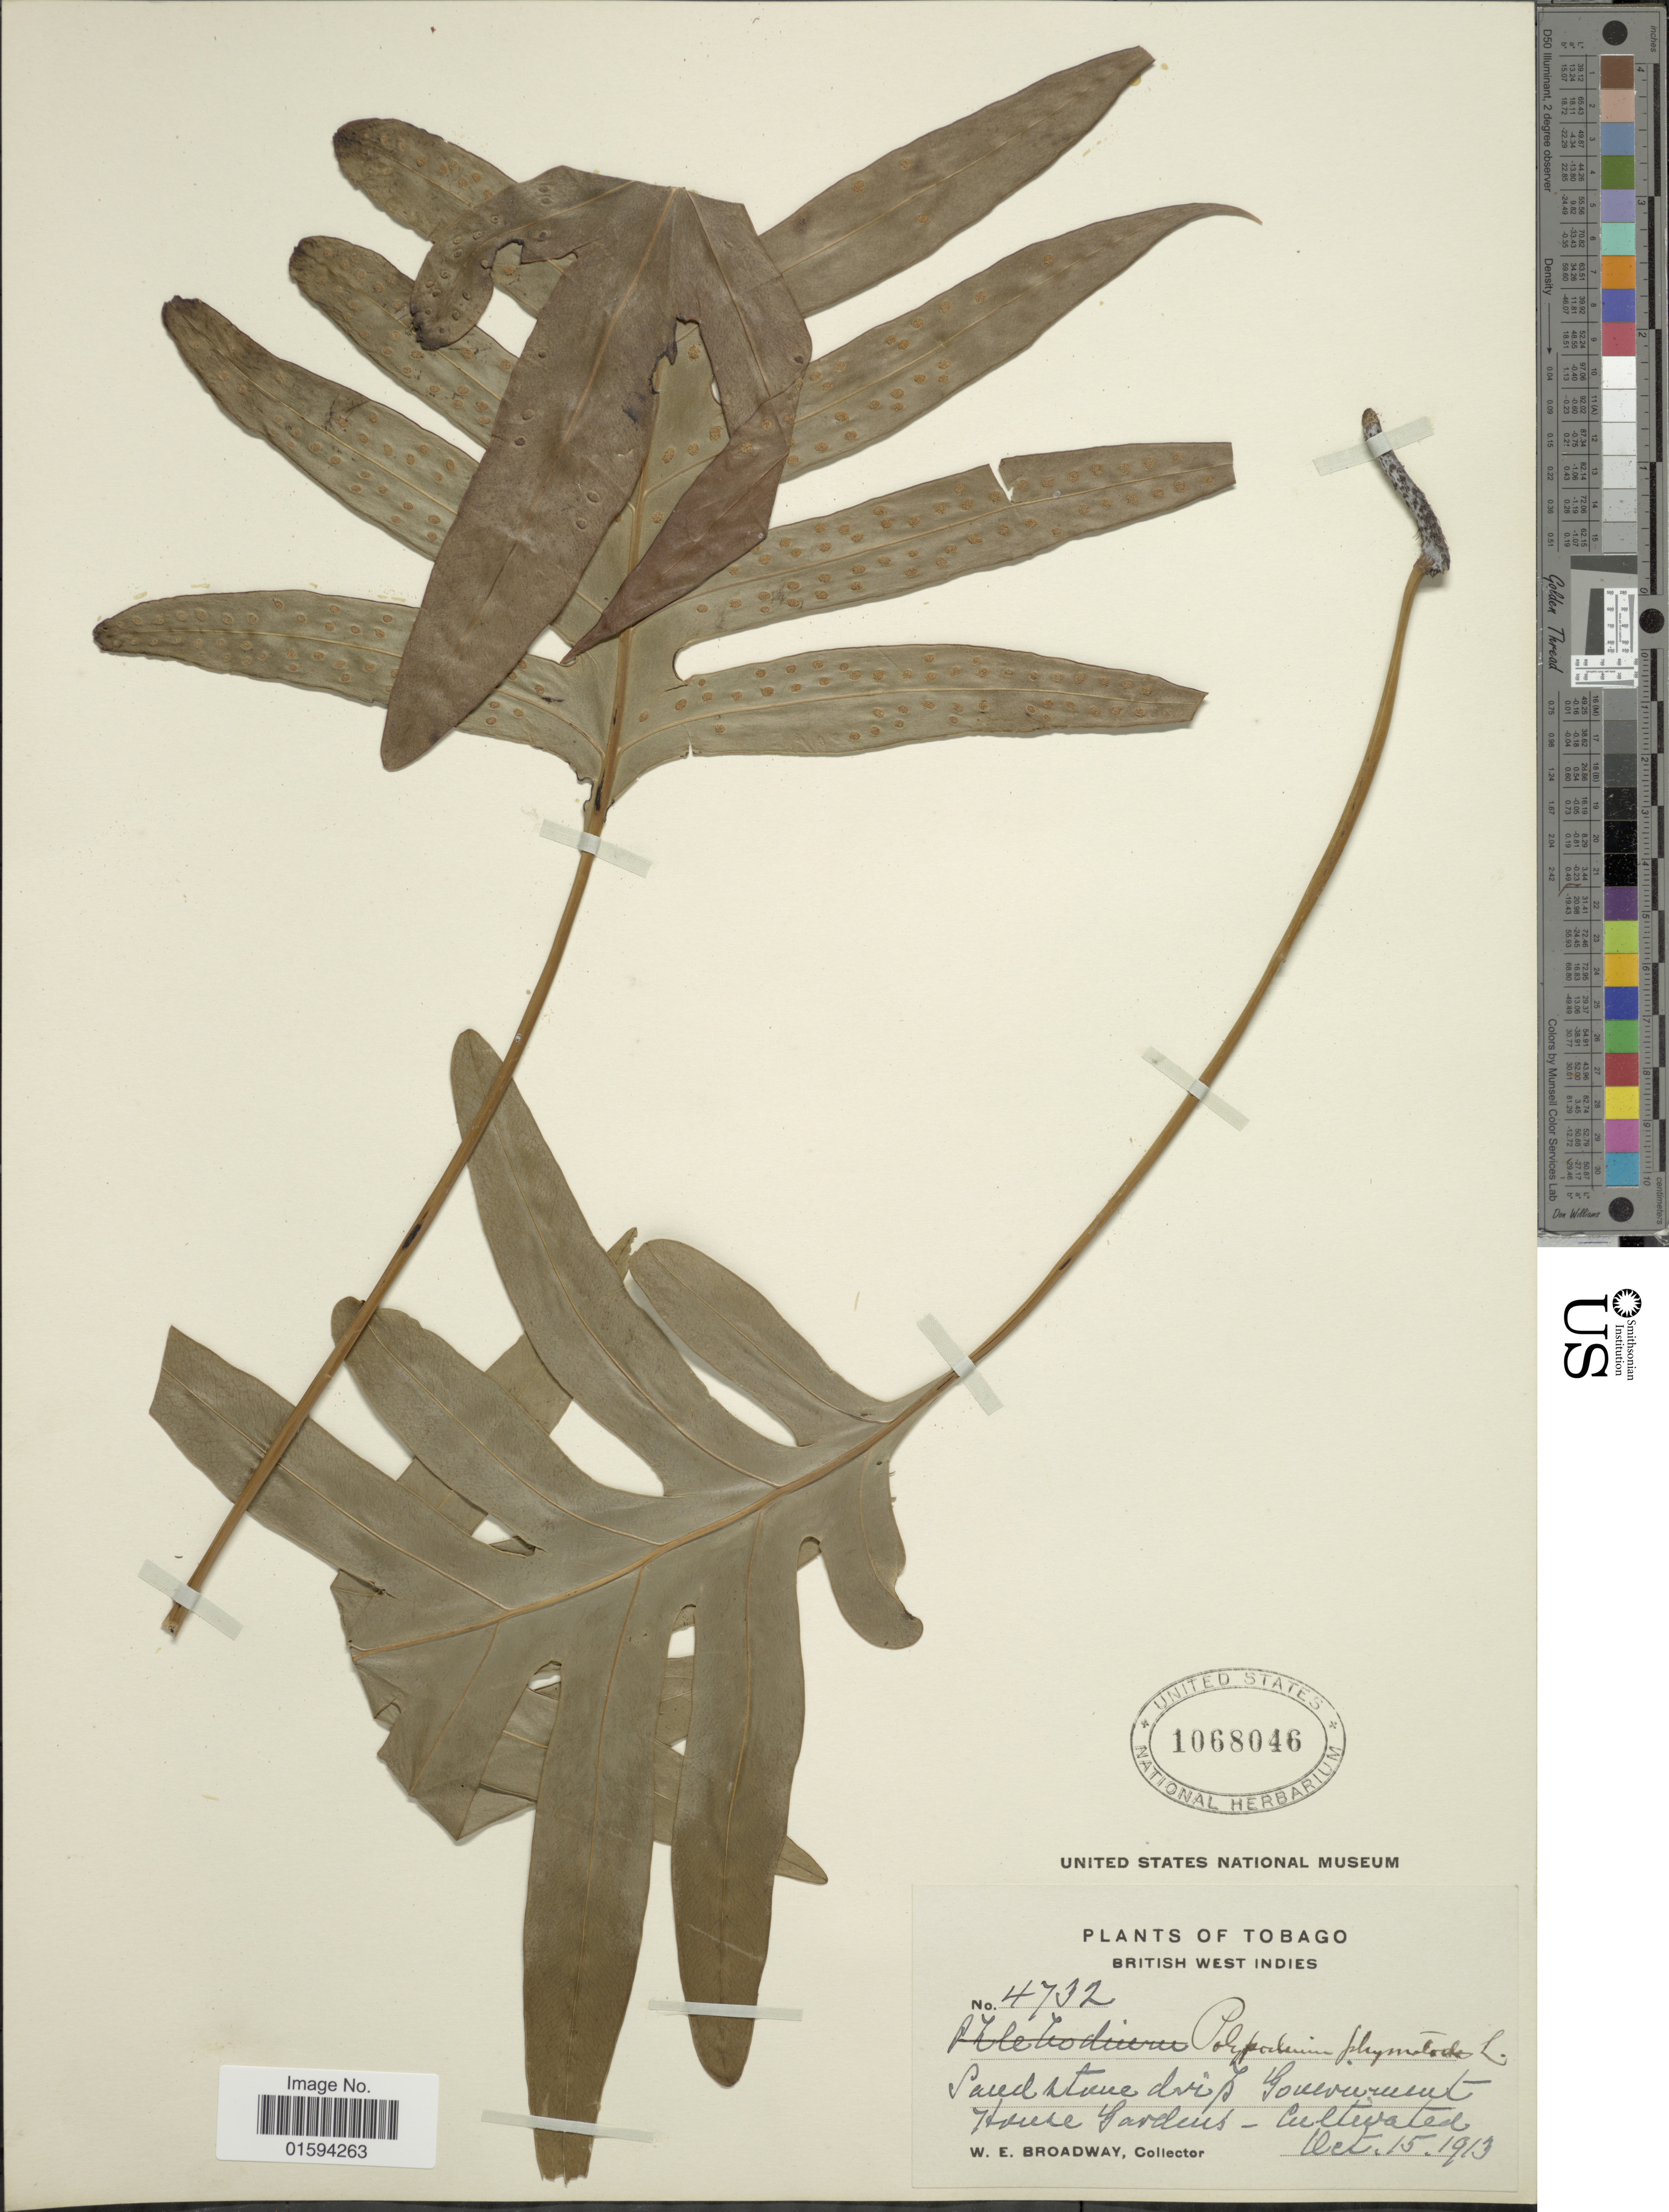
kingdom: Plantae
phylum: Tracheophyta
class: Polypodiopsida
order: Polypodiales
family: Polypodiaceae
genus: Polypodium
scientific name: Polypodium scolopendria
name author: Burm. f.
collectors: W. E. Broadway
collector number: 4732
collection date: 1913-10-15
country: Trinidad and Tobago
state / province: Tobago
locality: Tobago, British West Indies, Government House Gardens.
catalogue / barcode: US 1068046